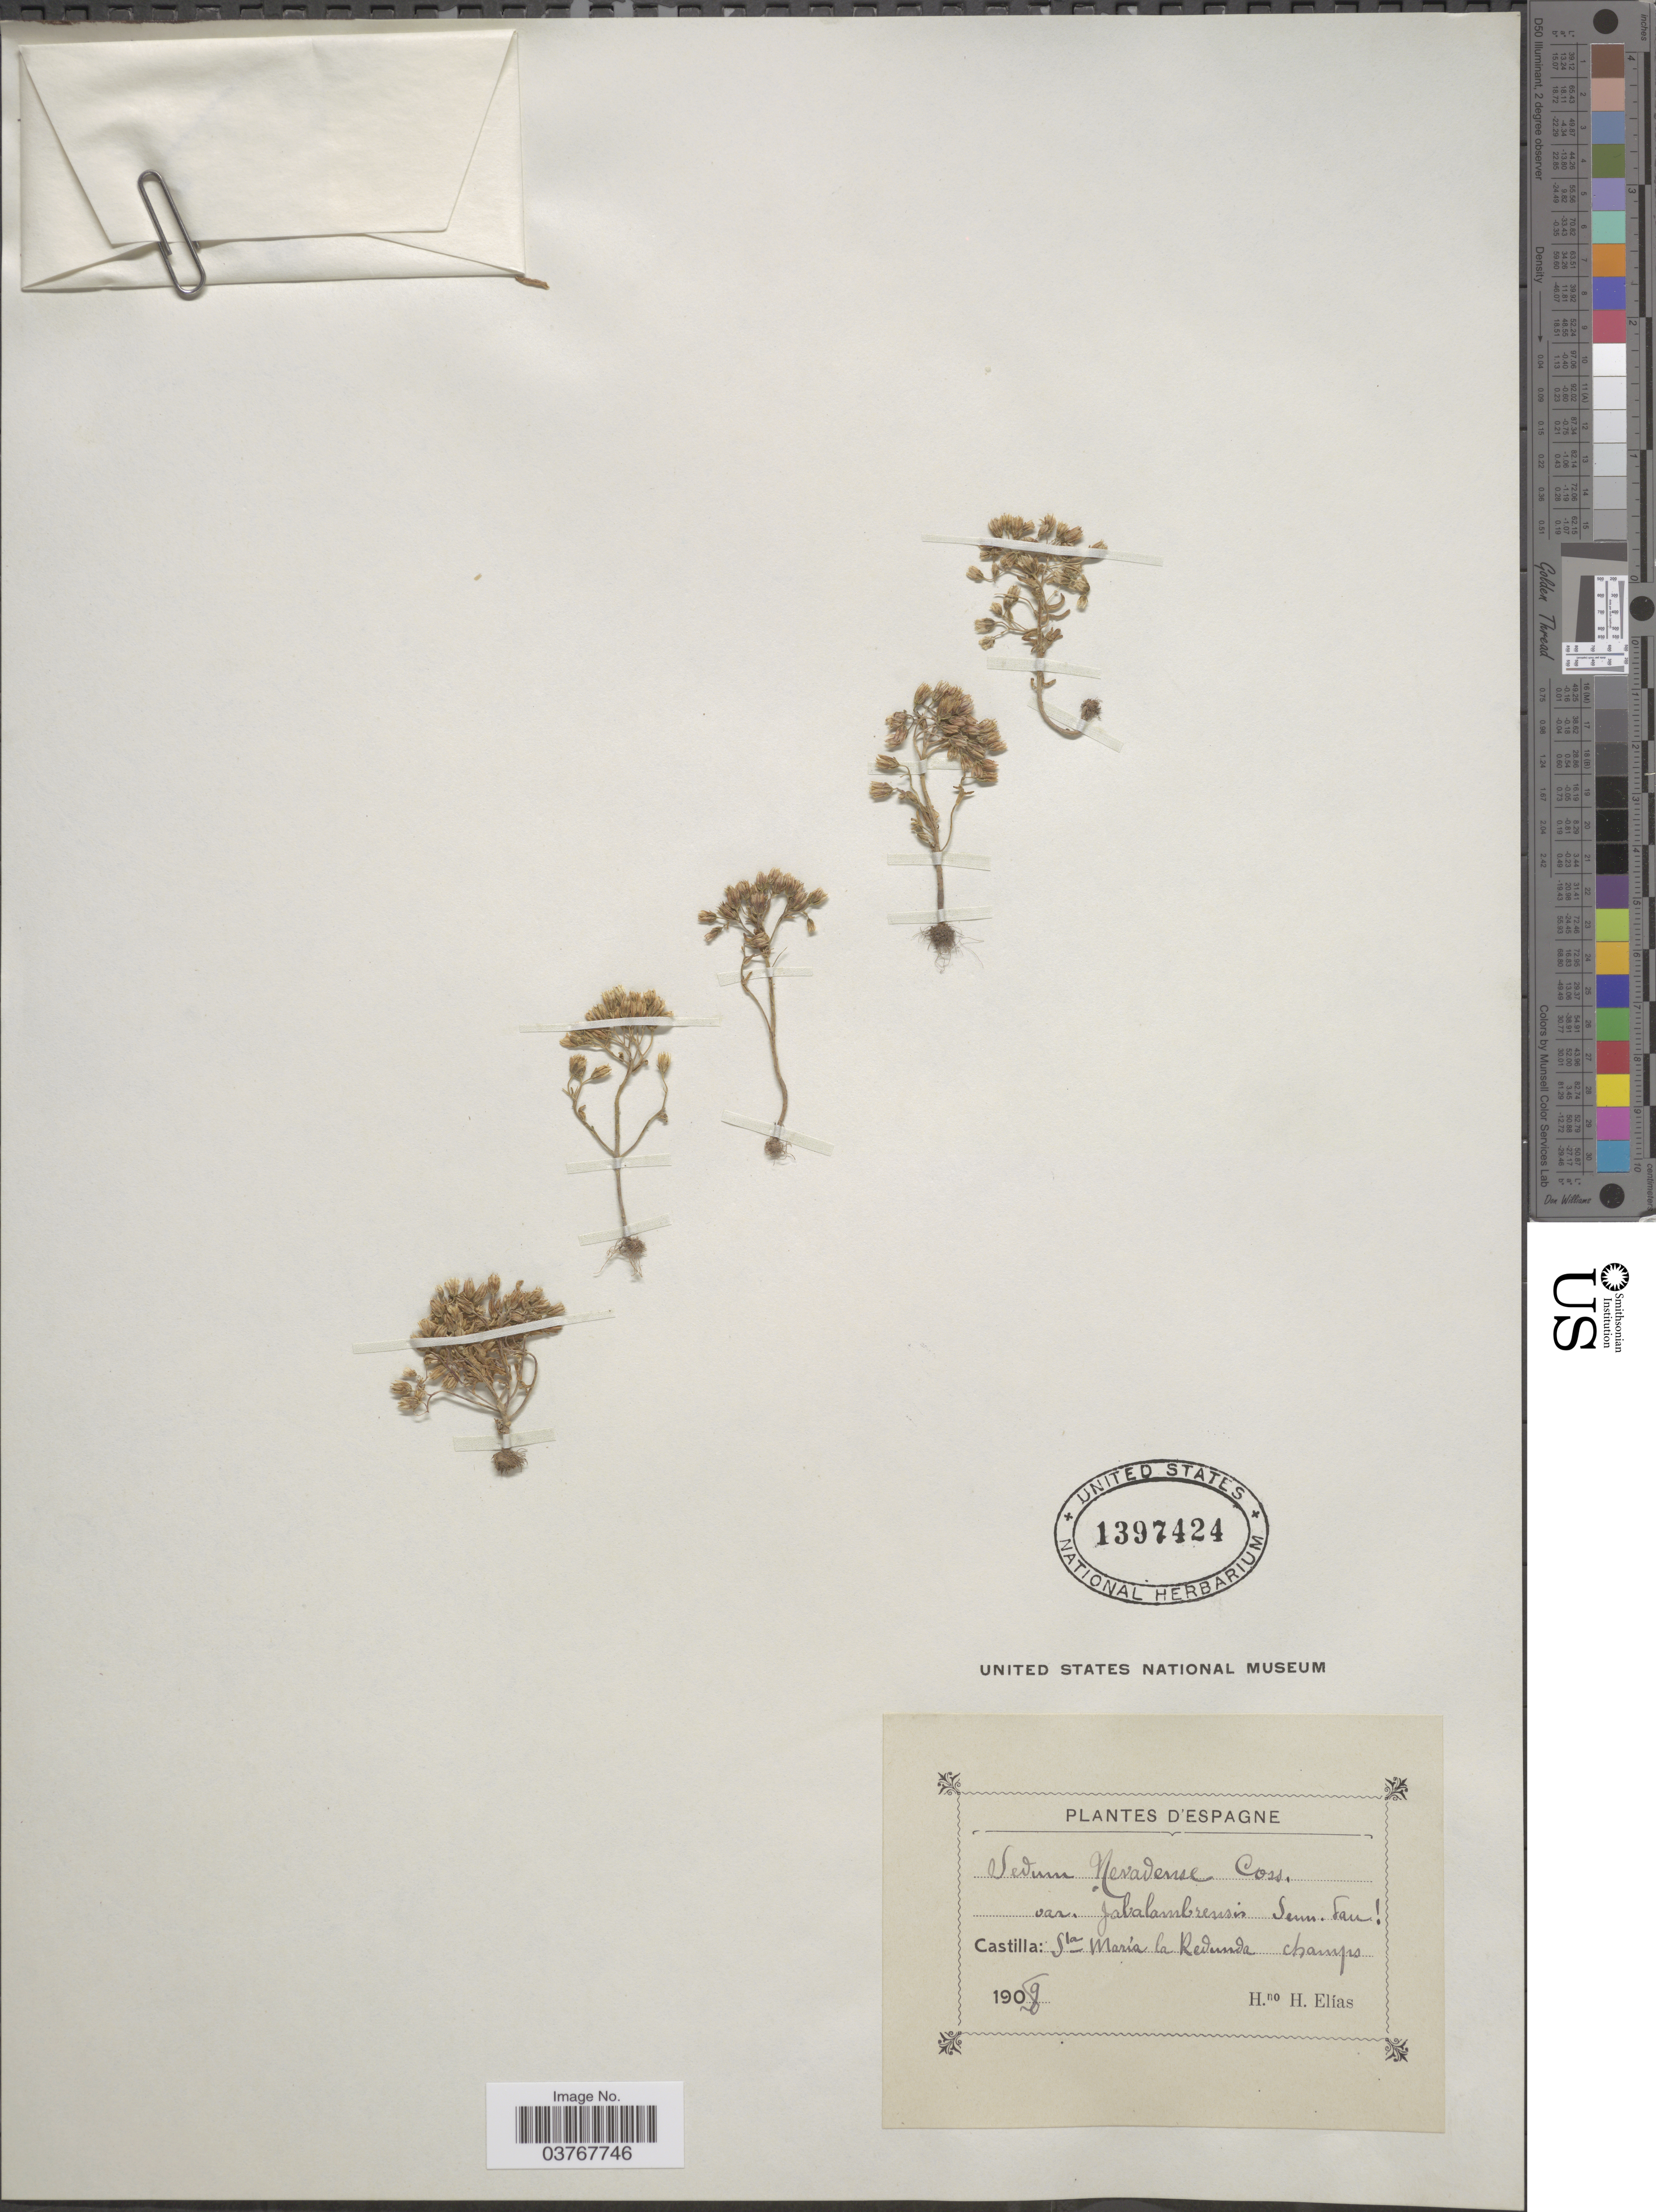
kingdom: Plantae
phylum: Tracheophyta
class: Magnoliopsida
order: Saxifragales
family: Crassulaceae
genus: Sedum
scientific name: Sedum nevadense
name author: Coss.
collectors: H. Elias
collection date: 1909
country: Spain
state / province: Castilla y León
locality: D'Espagne. Castilla: Sta. Maria la Redunda champs.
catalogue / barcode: US 1397424